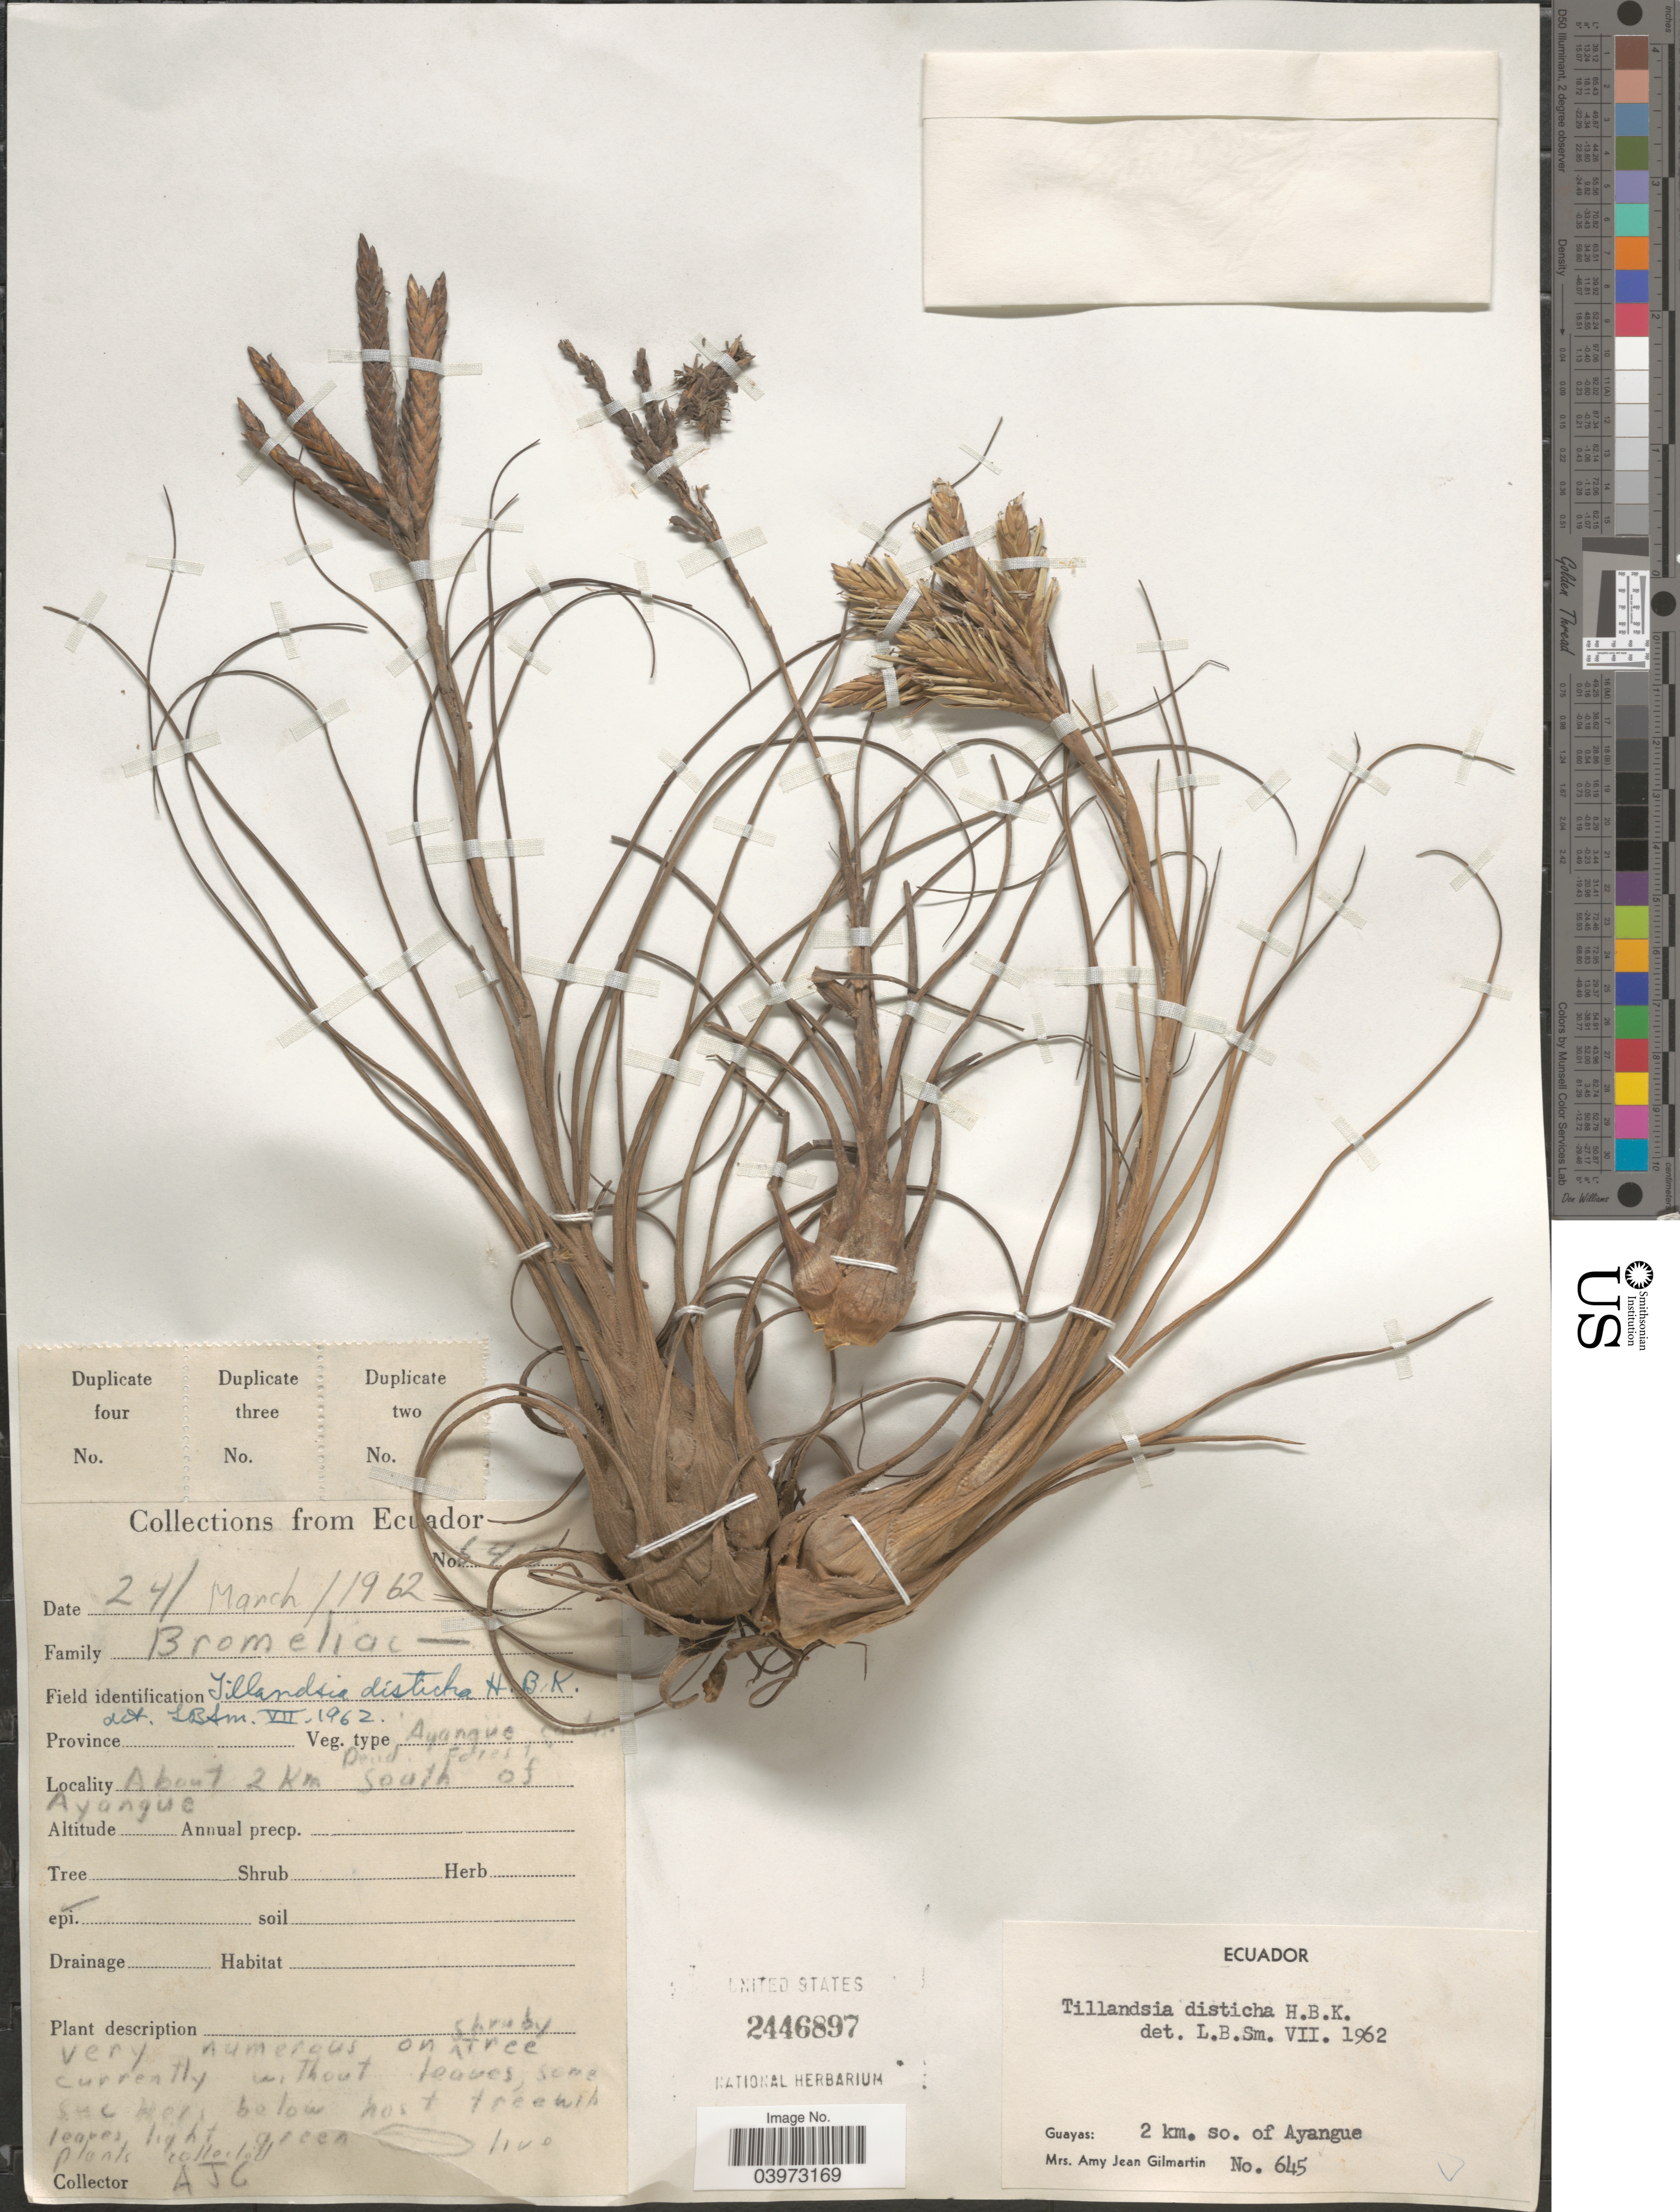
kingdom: Plantae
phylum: Tracheophyta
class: Liliopsida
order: Poales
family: Bromeliaceae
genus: Tillandsia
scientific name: Tillandsia disticha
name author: Kunth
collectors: A. J. Gilmartin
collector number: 645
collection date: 1962-03-24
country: Ecuador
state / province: Guayas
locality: About 2 Km South of Ayangue.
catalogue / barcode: US 2446897